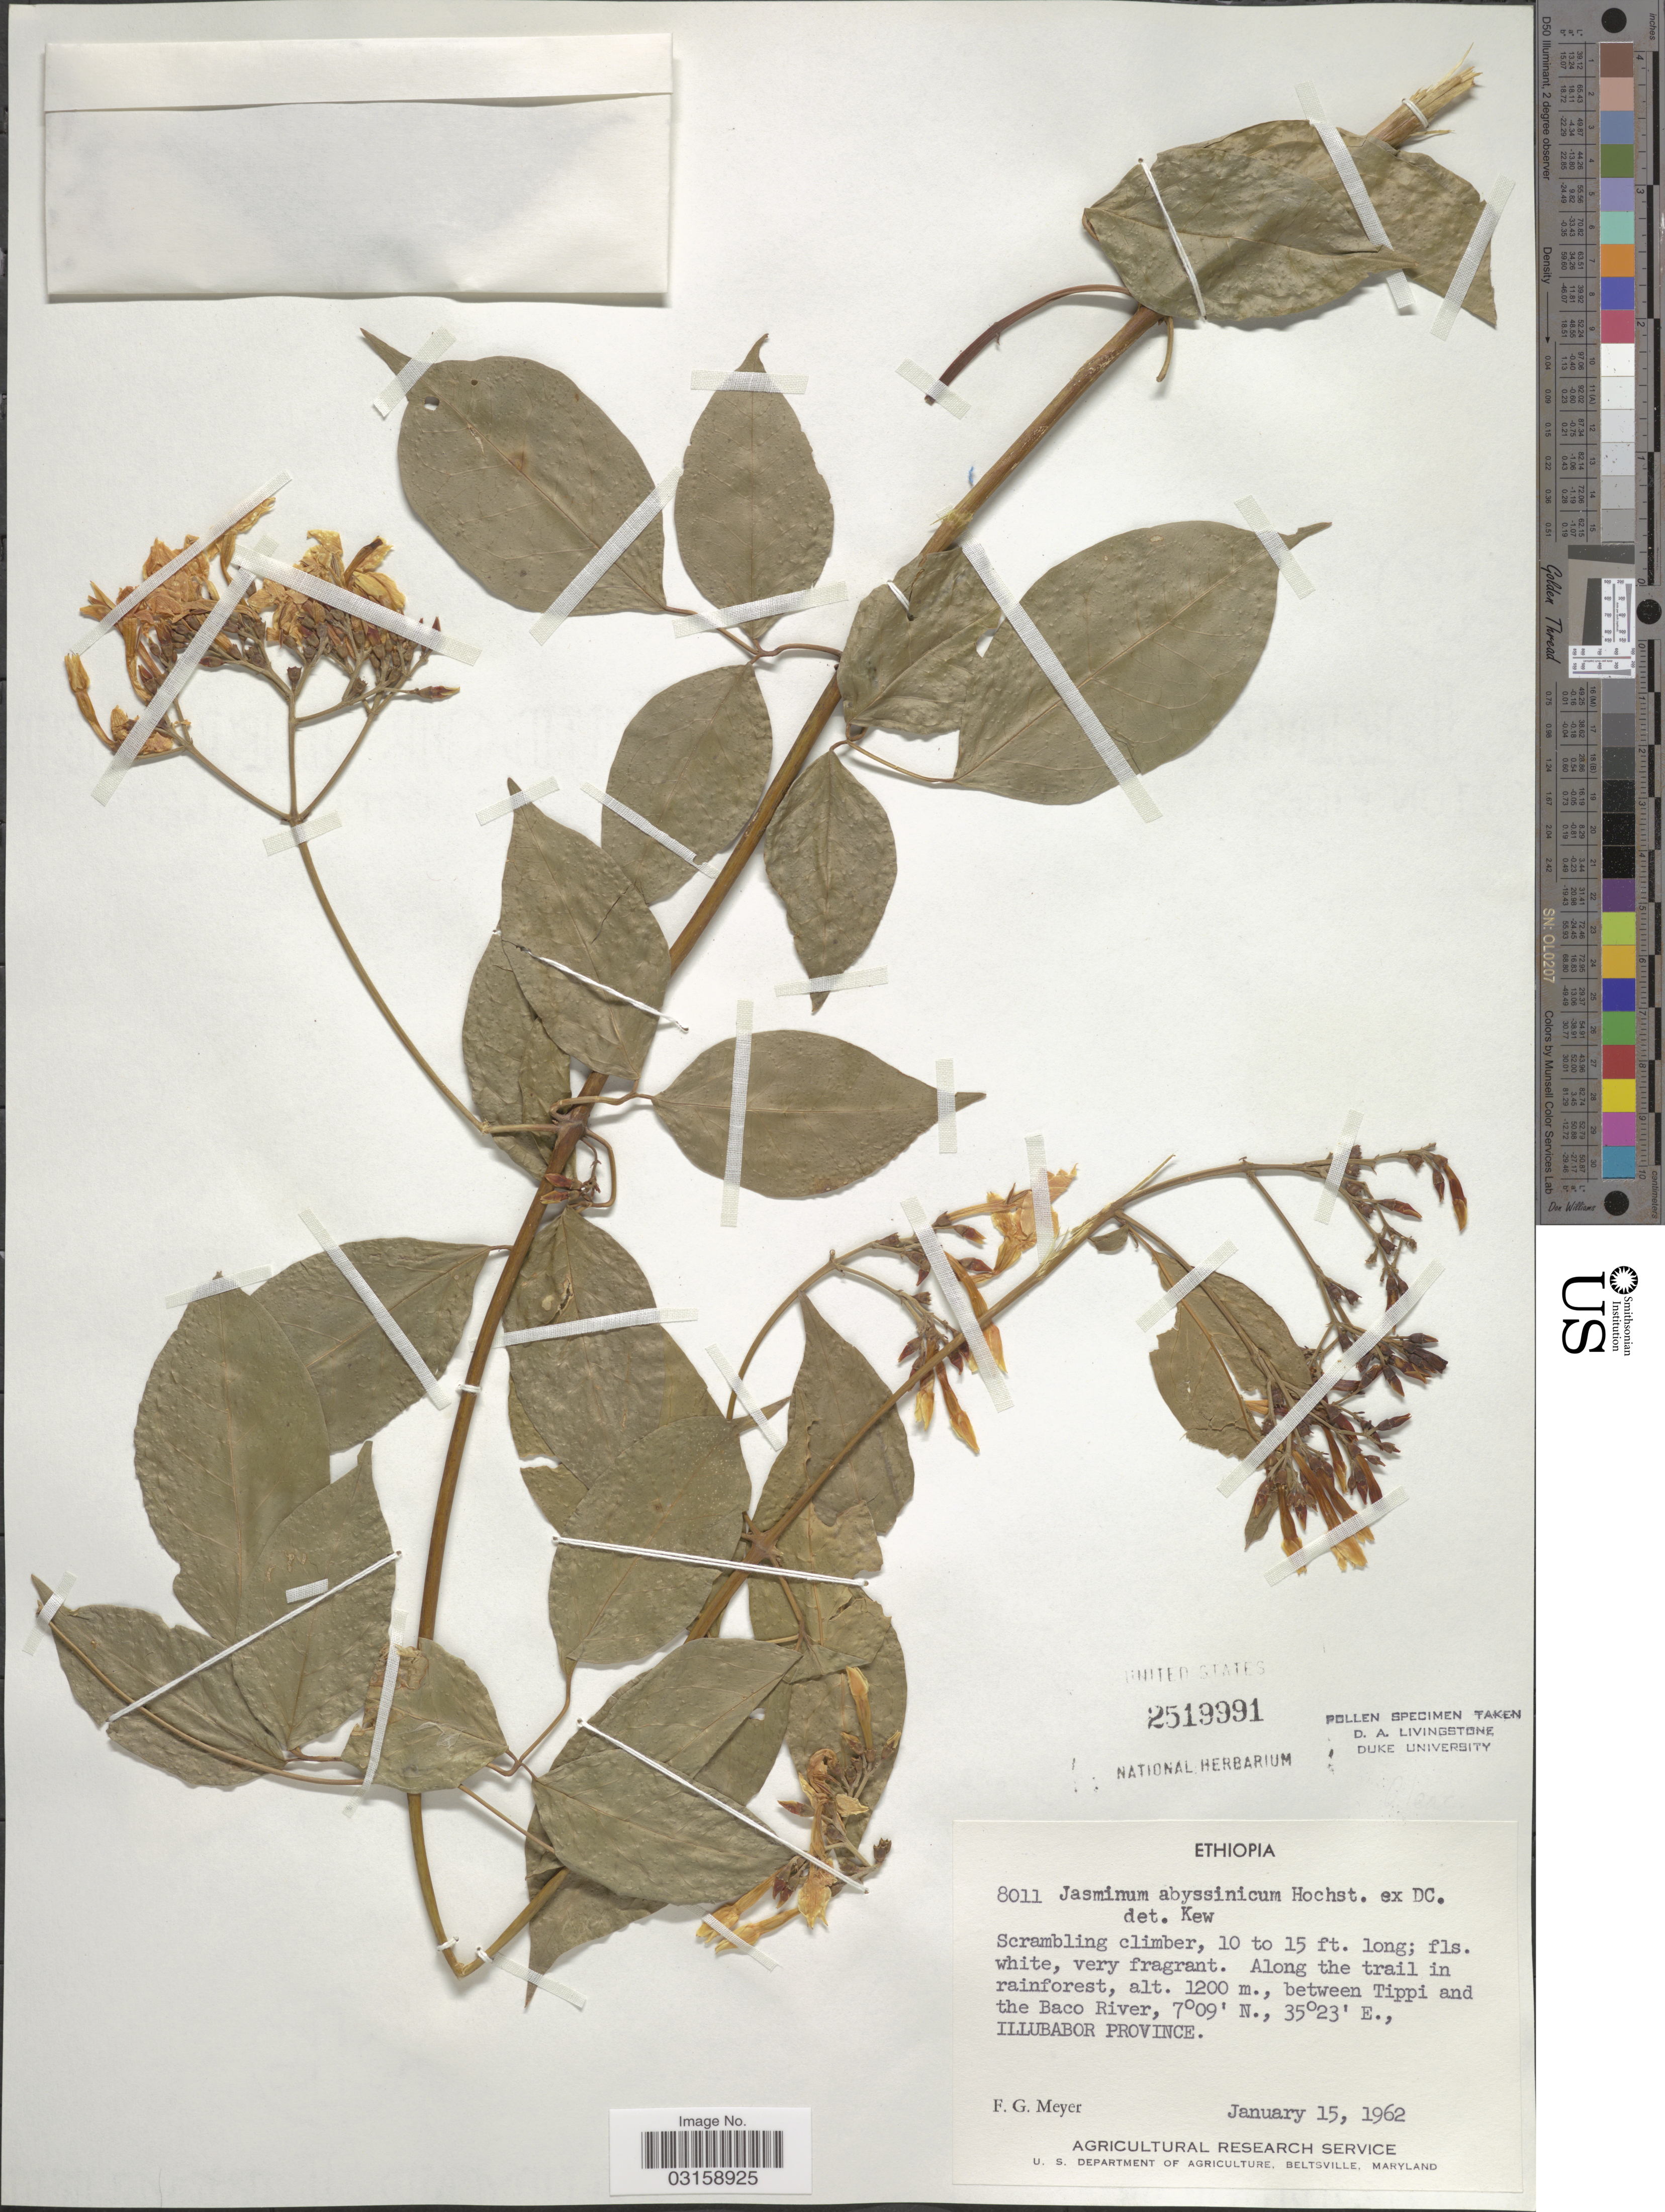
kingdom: Plantae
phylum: Tracheophyta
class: Magnoliopsida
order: Lamiales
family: Oleaceae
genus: Jasminum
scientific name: Jasminum abyssinicum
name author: Hochst. ex A. DC. in DC.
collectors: F. G. Meyer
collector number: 8011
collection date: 1962-01-15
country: Ethiopia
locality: Between Tippi and the Baco River, Illubabor Province.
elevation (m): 1200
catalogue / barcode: US 2519991